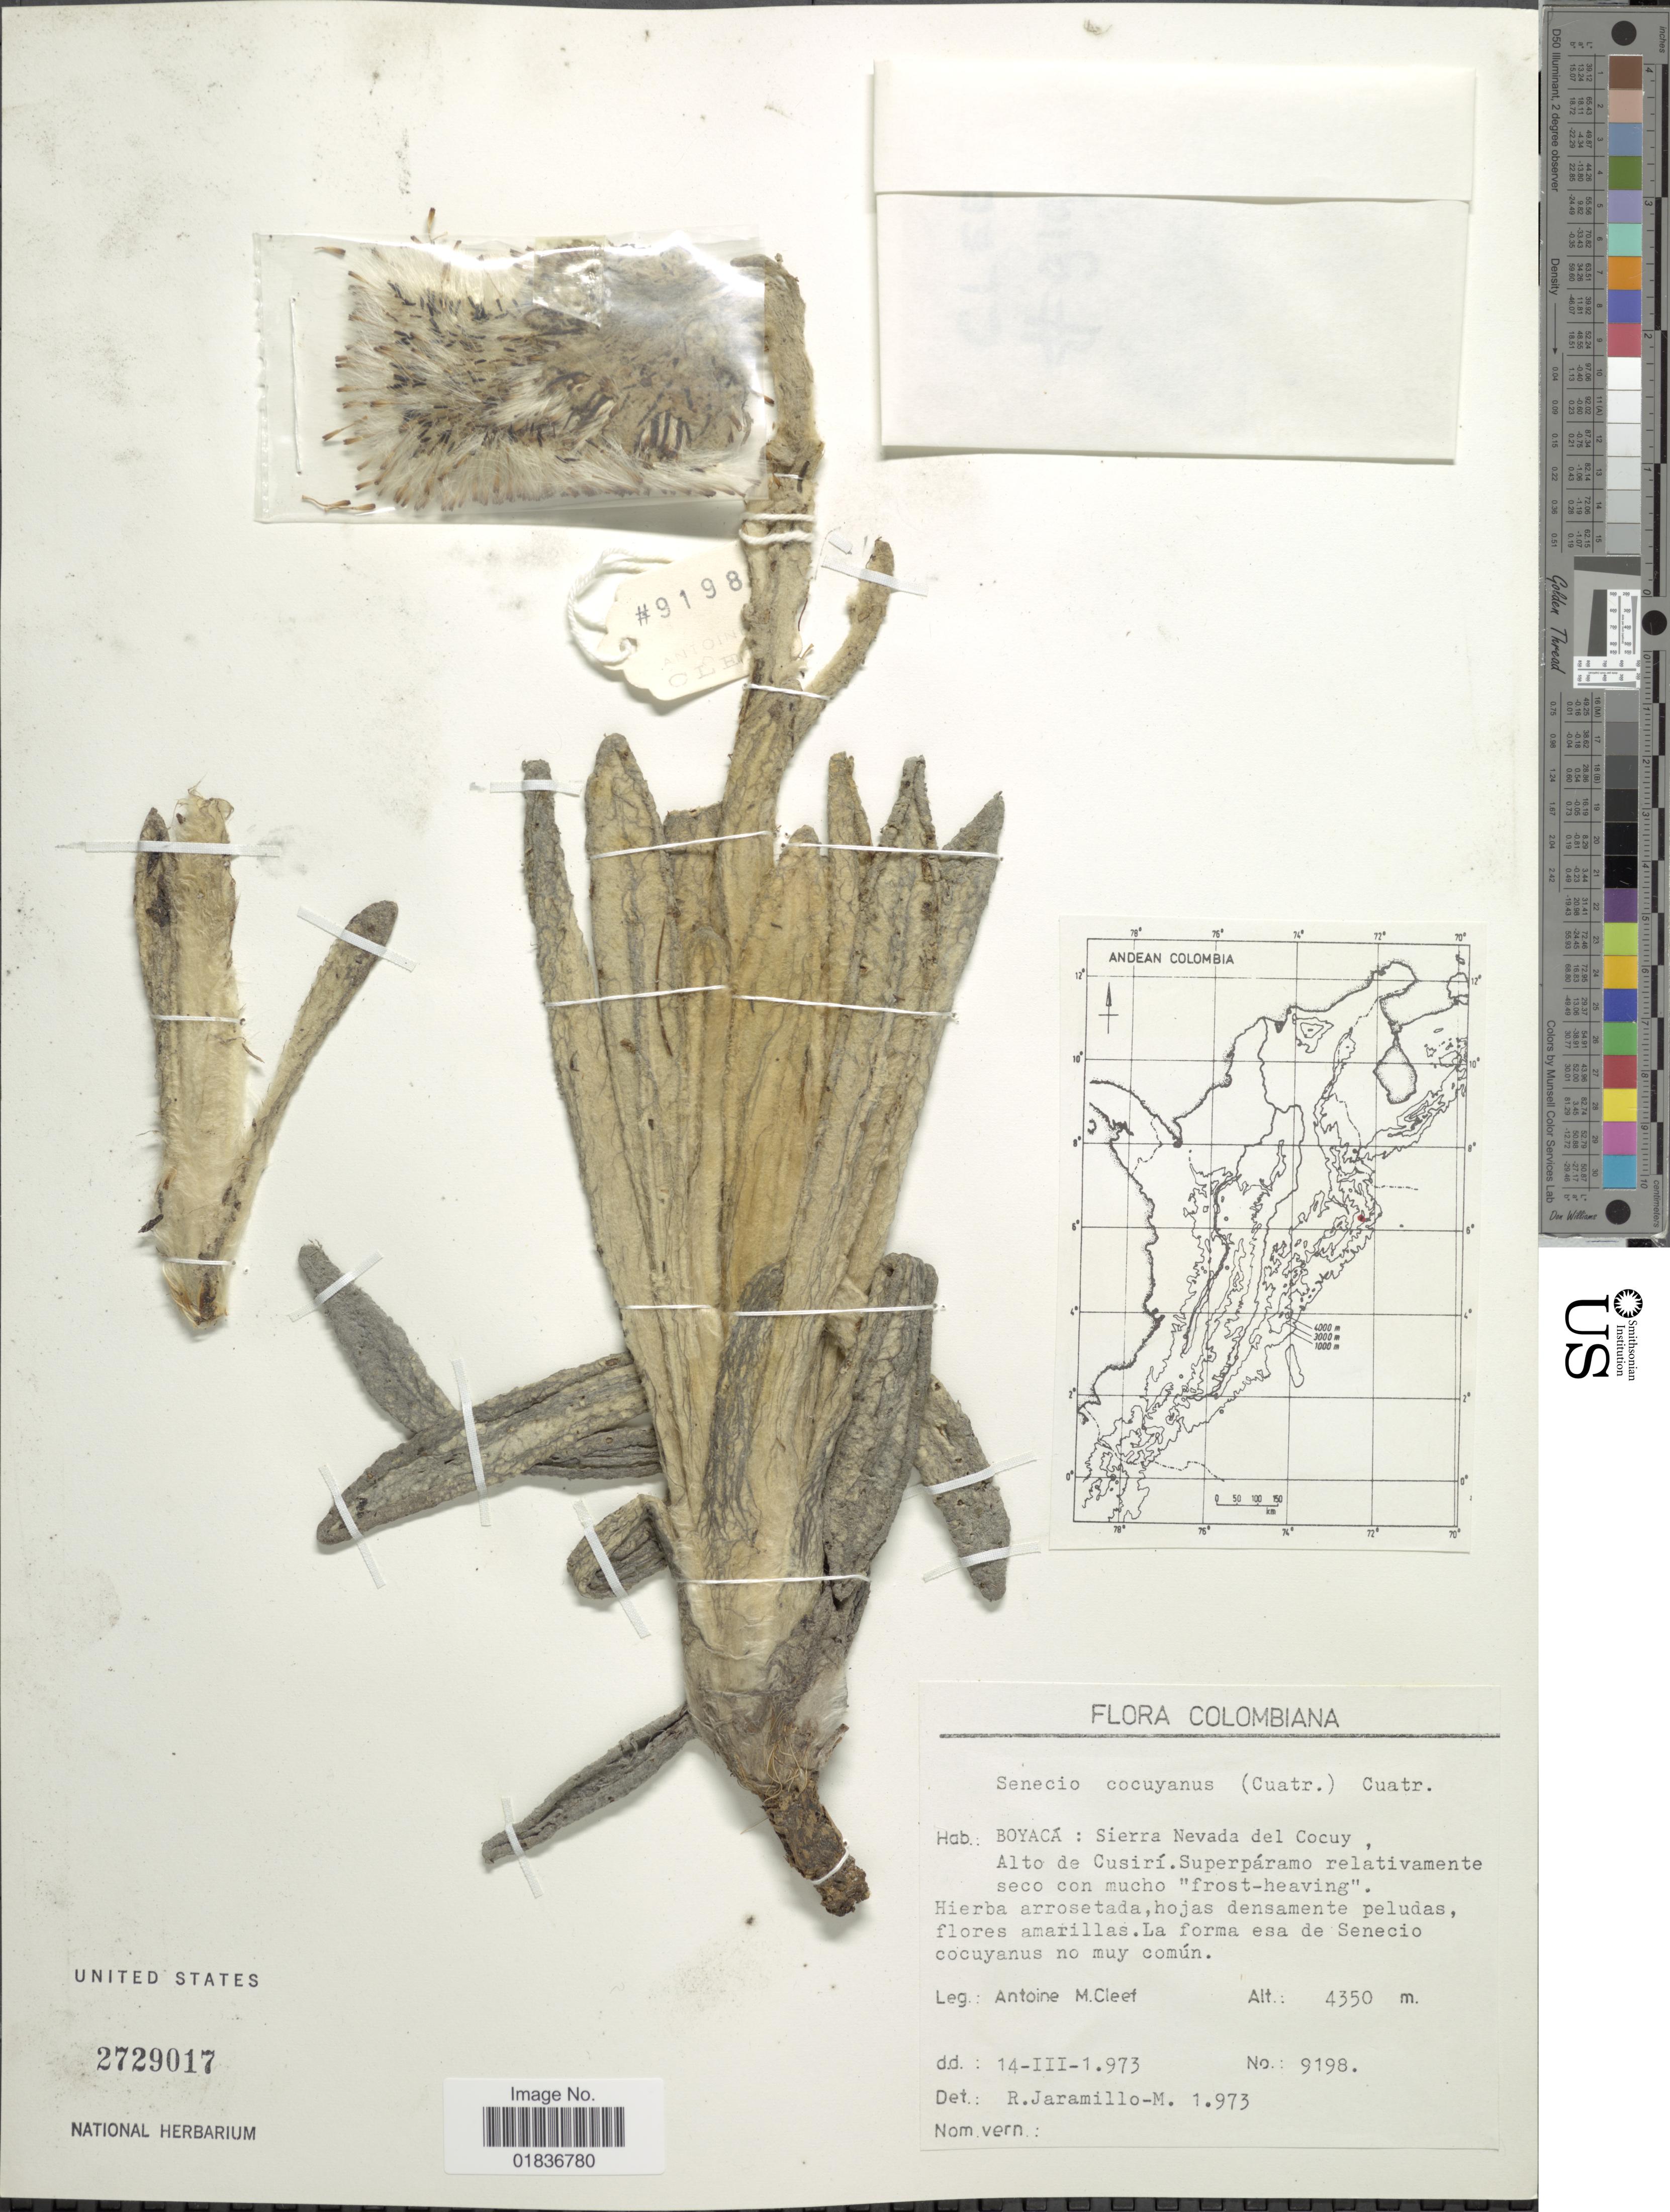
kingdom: Plantae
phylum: Tracheophyta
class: Magnoliopsida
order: Asterales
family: Asteraceae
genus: Senecio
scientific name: Senecio cocuyanus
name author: Cuatrec.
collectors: A. M. Cleef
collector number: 9198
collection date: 1973-03-14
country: Colombia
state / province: Boyacá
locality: Boyacá: Sierra Nevada del Cocuy, Alto de Cusiri.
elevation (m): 4350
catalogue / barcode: US 2729017